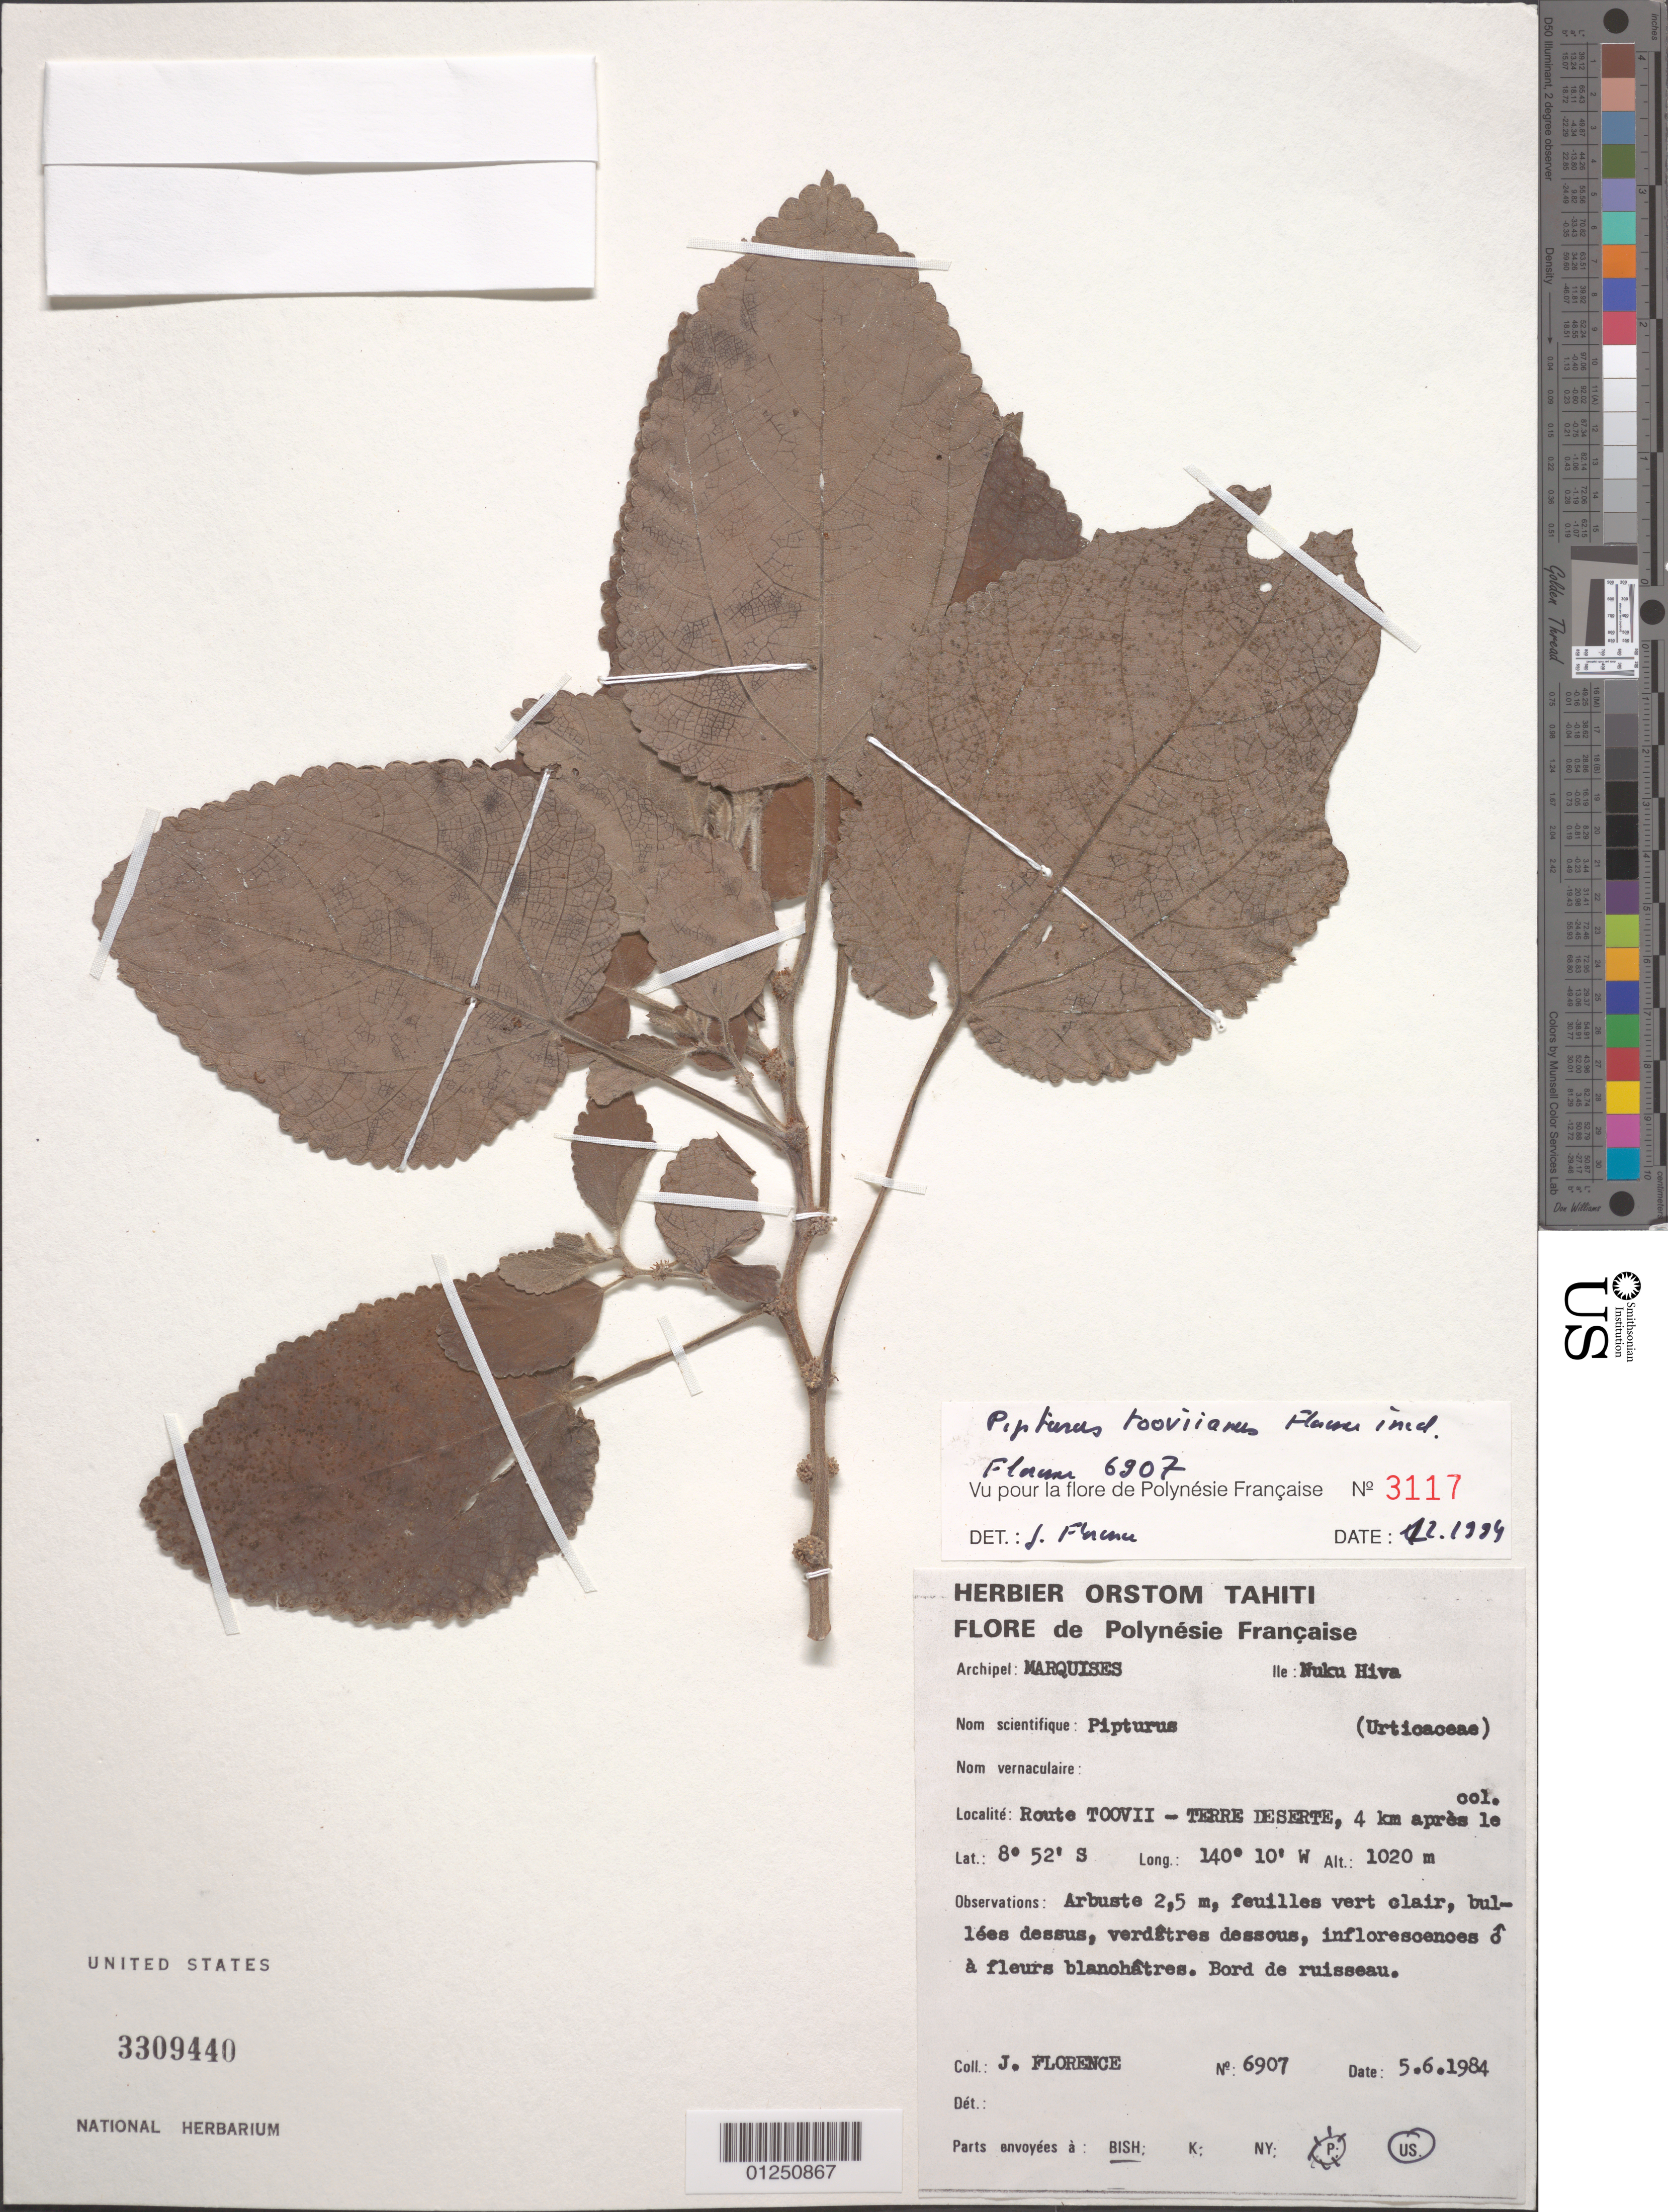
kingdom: Plantae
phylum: Tracheophyta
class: Magnoliopsida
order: Rosales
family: Urticaceae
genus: Pipturus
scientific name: Pipturus tooviianus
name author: J. Florence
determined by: Florence, J.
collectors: J. Florence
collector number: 6907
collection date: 1984-06-05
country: French Polynesia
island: Nuku Hiva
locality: route Toovii-Terre Deserte, 4 km après le col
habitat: Bord de ruisseau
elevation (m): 1020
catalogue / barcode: US 3309440